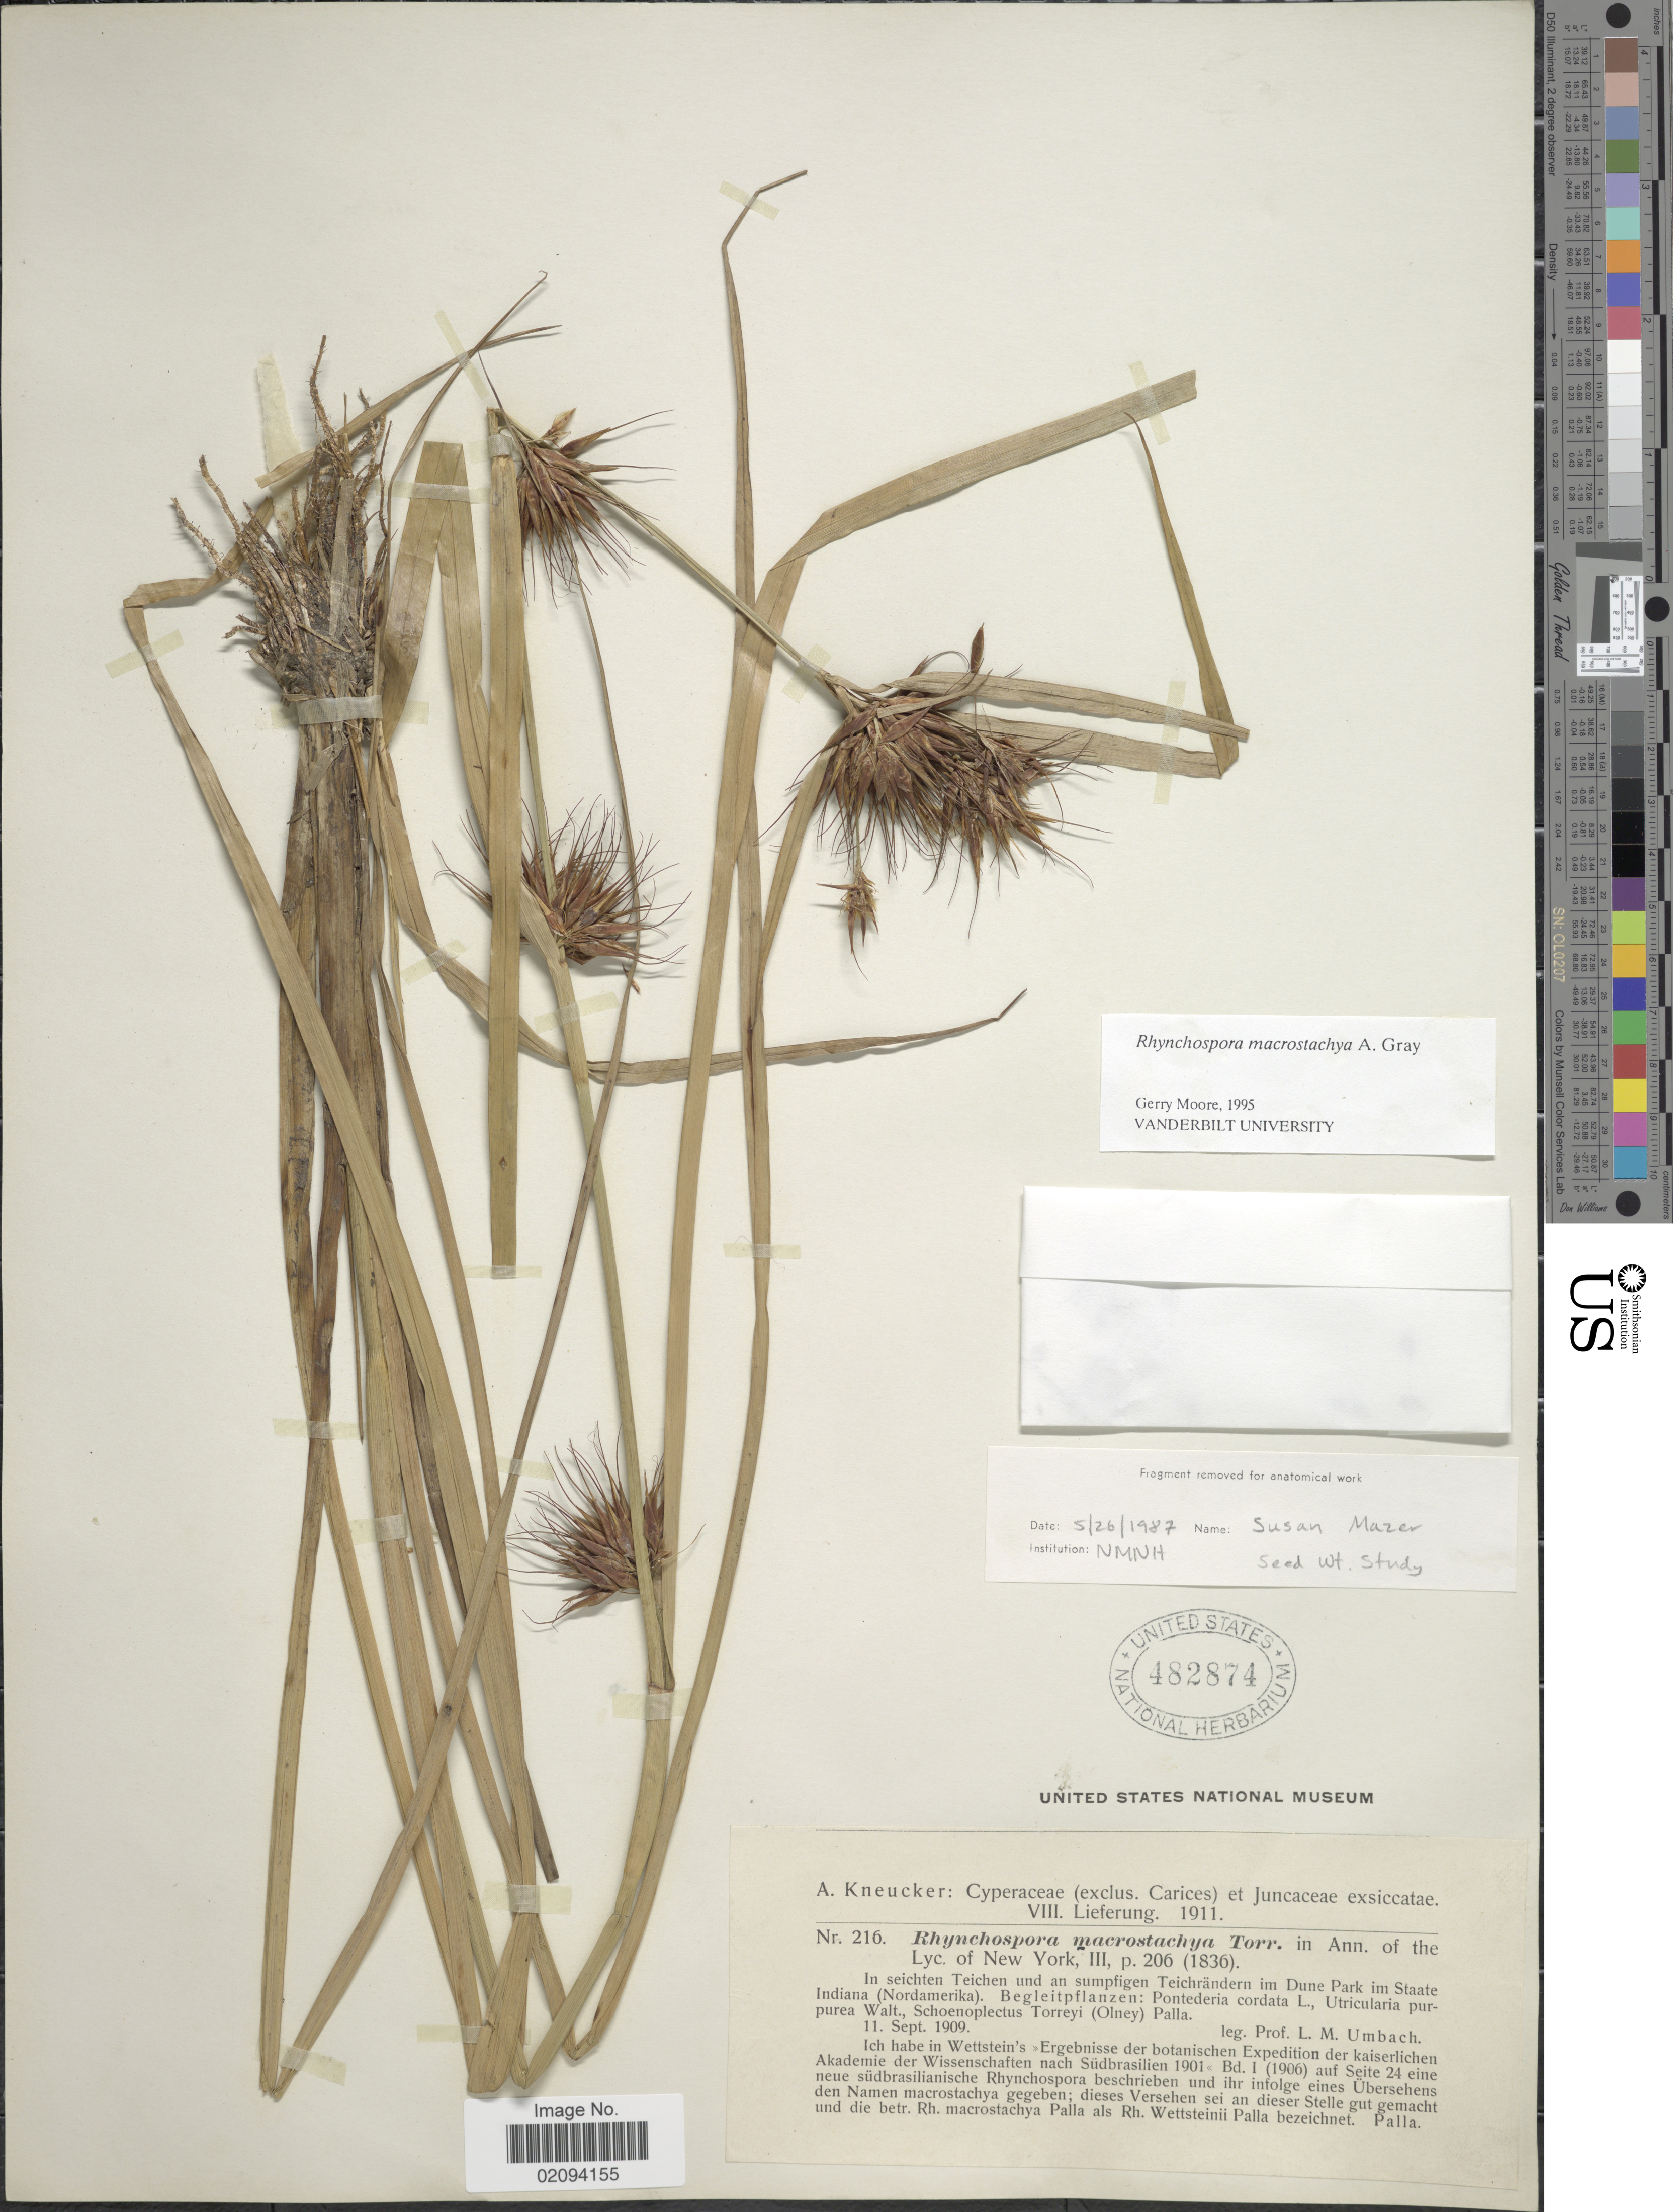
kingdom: Plantae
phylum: Tracheophyta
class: Liliopsida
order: Poales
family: Cyperaceae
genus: Rhynchospora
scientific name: Rhynchospora macrostachya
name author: Torr. ex A. Gray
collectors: L. M. Umbach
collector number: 216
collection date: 1909-09-11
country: United States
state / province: Indiana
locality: In seichten Teichen und an sumpfigen Teichrandern im Dune Park im Staate Indiana (Nordamerika)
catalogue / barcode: US 482874